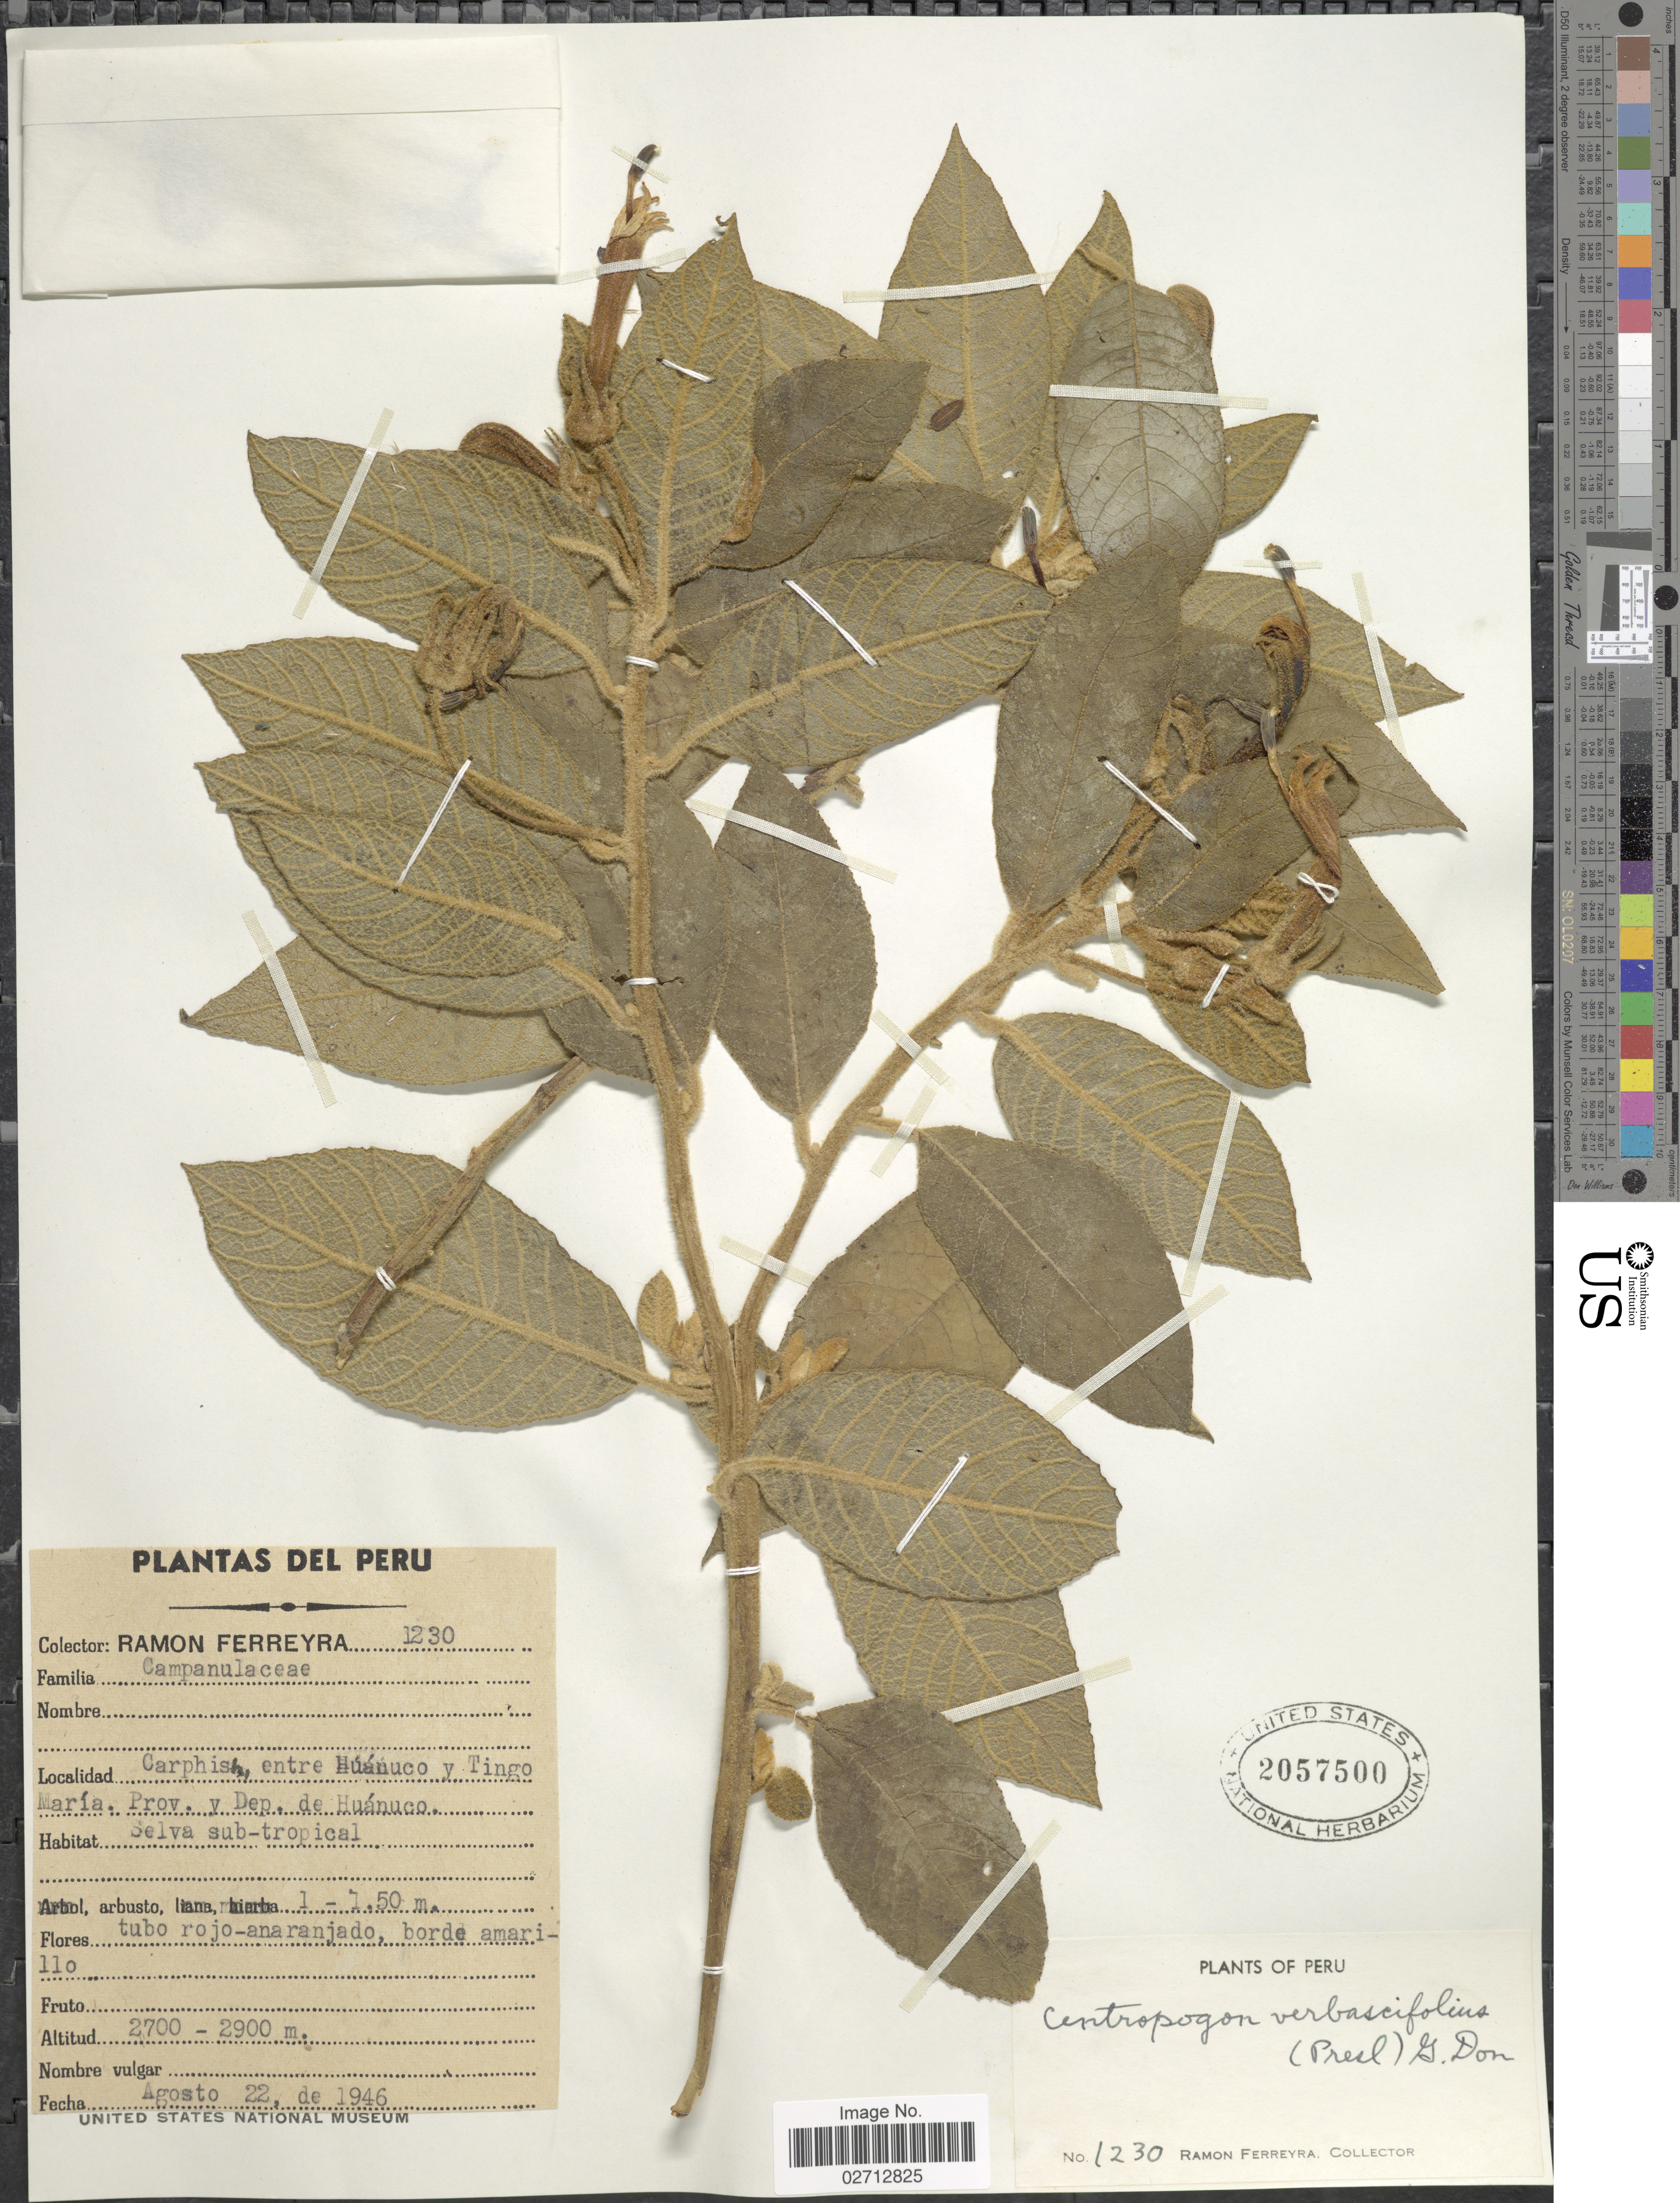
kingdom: Plantae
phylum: Tracheophyta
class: Magnoliopsida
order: Asterales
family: Campanulaceae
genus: Centropogon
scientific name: Centropogon verbascifolius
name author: (C. Presl) Gleason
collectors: R. A. Ferreyra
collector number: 1230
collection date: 1946-08-22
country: Peru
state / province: Huánuco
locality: Carpish, entre Huanuco y Tingo Maria, Prov. y Dep. de Huanuco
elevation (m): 2700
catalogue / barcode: US 2057500